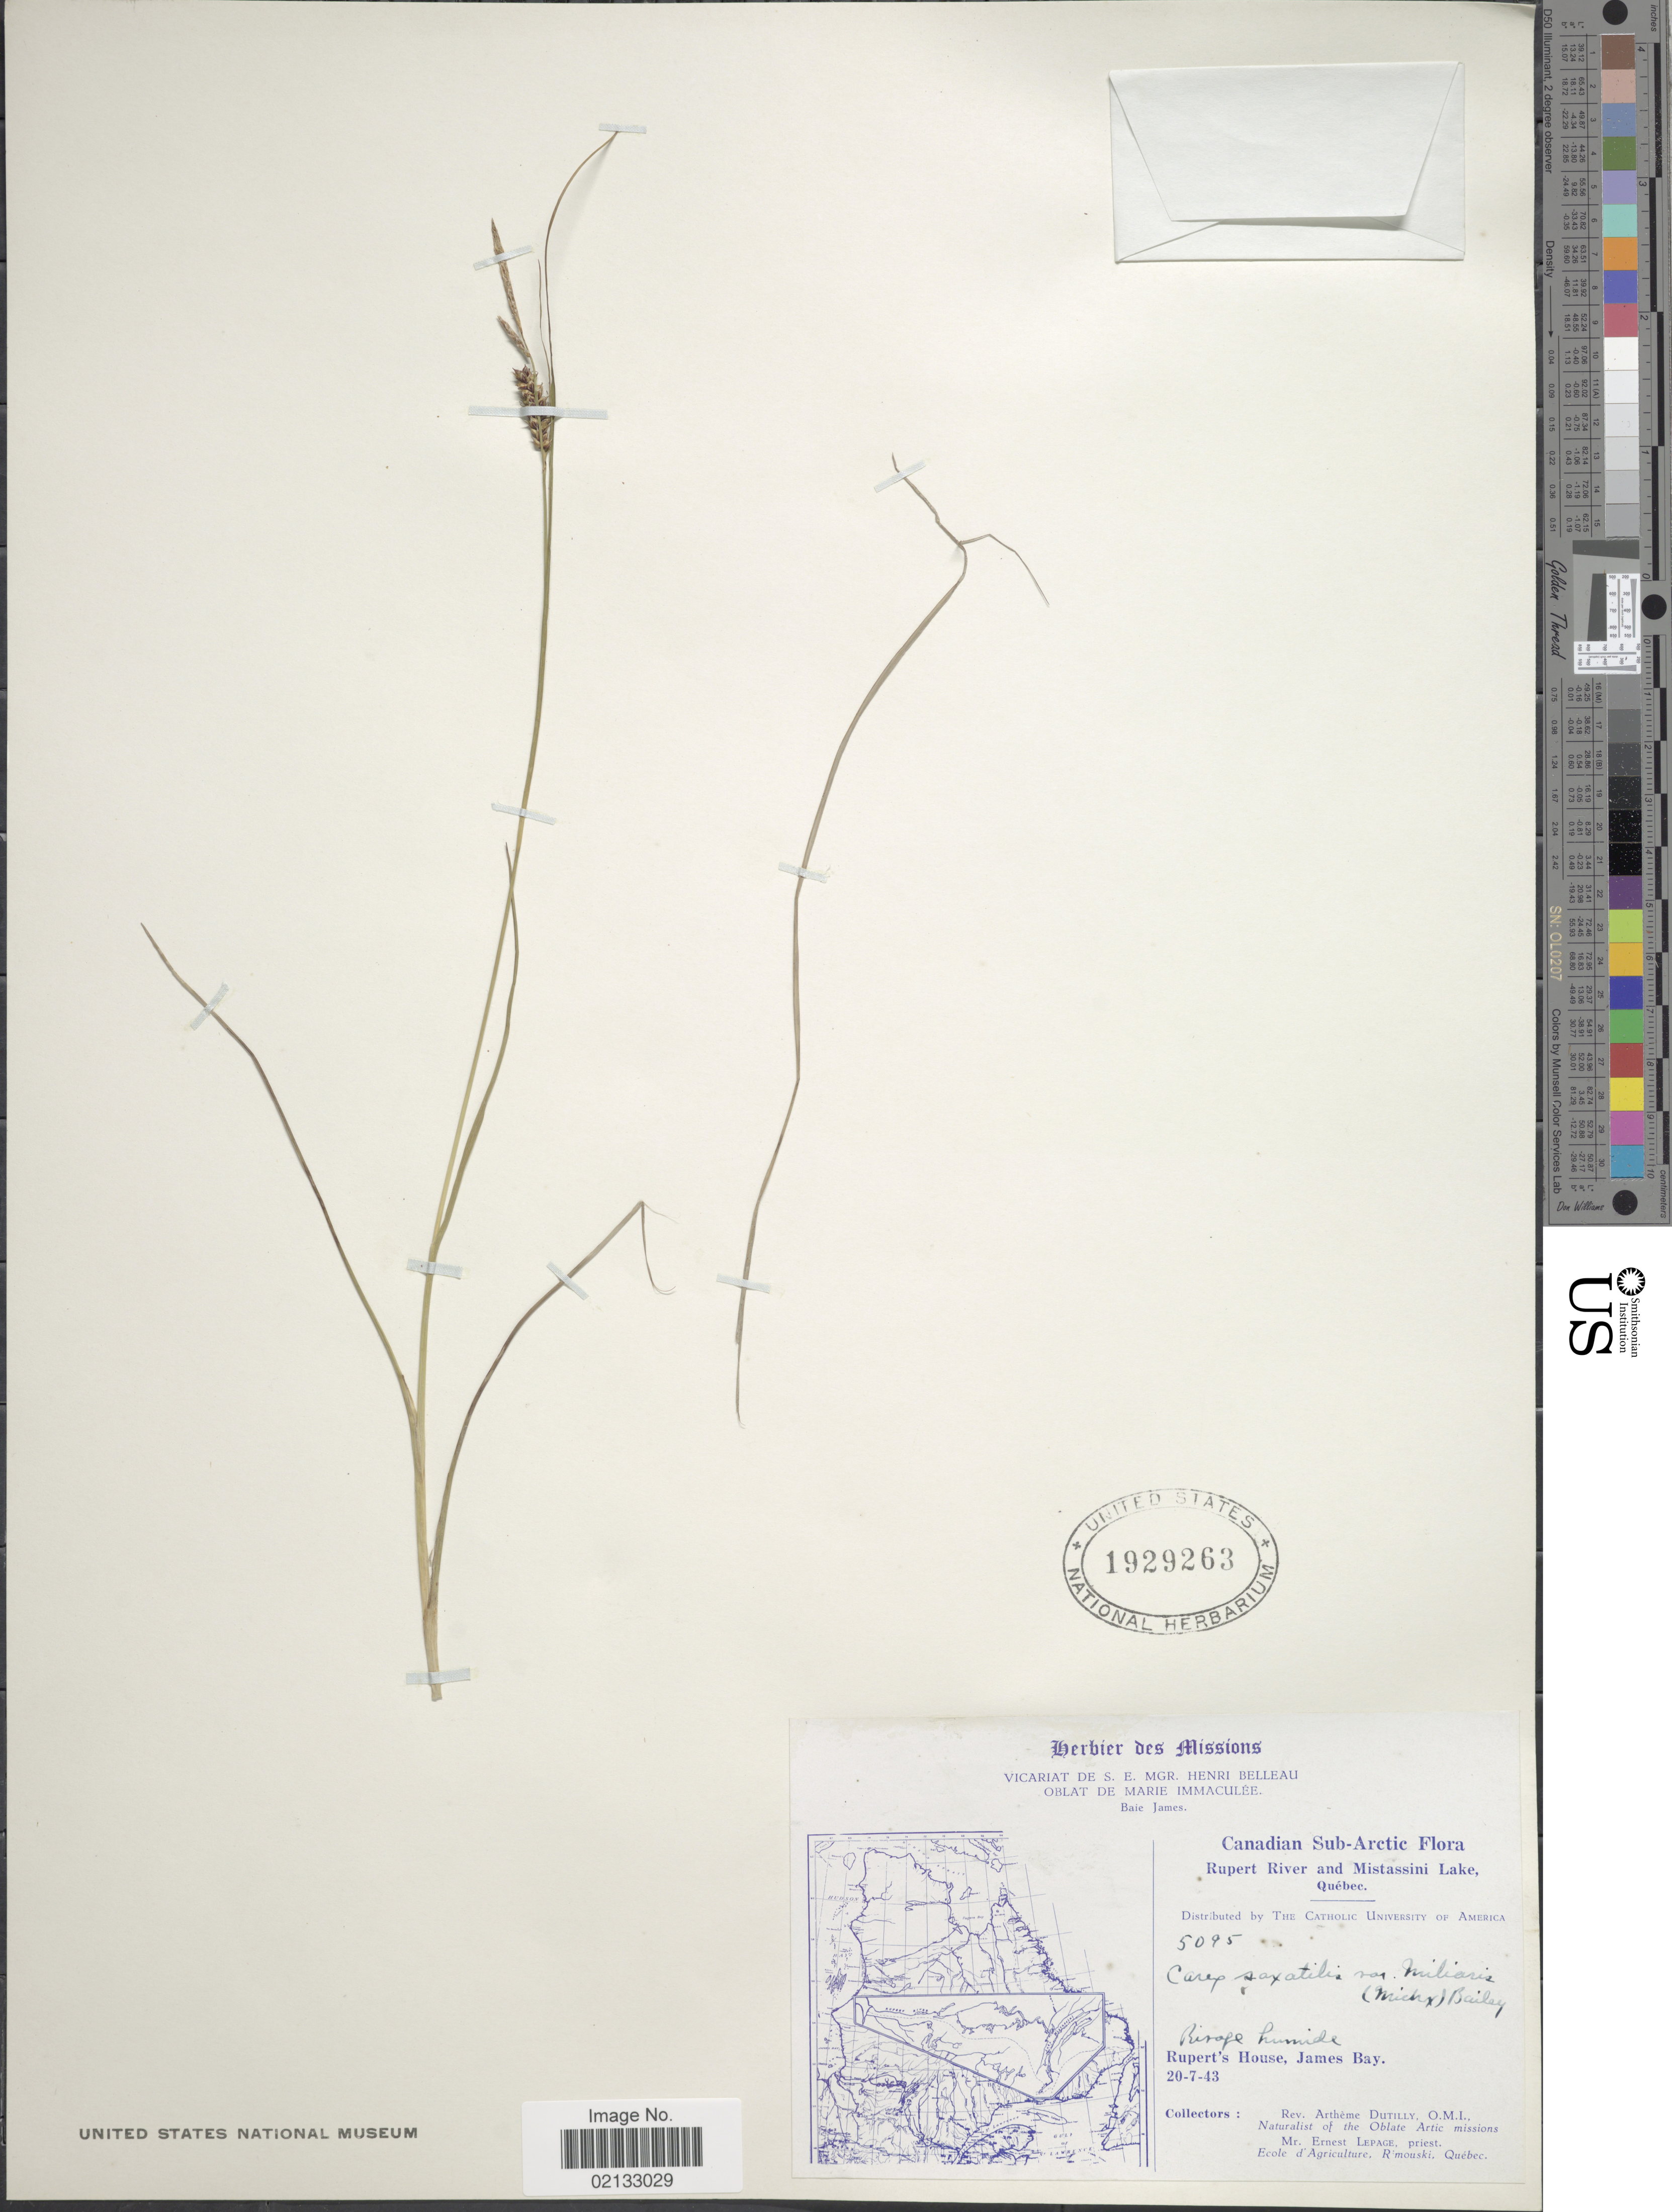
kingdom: Plantae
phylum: Tracheophyta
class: Liliopsida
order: Poales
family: Cyperaceae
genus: Carex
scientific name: Carex saxatilis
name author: L.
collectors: A. Dutilly & E. Lepage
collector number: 5095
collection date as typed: Transcribed d/m/y: 20/7/43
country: Canada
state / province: Quebec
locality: Canadian Sub-Arctic. Rupert River and Mistassini Lake. Rupert's House, James Bay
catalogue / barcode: US 1929263